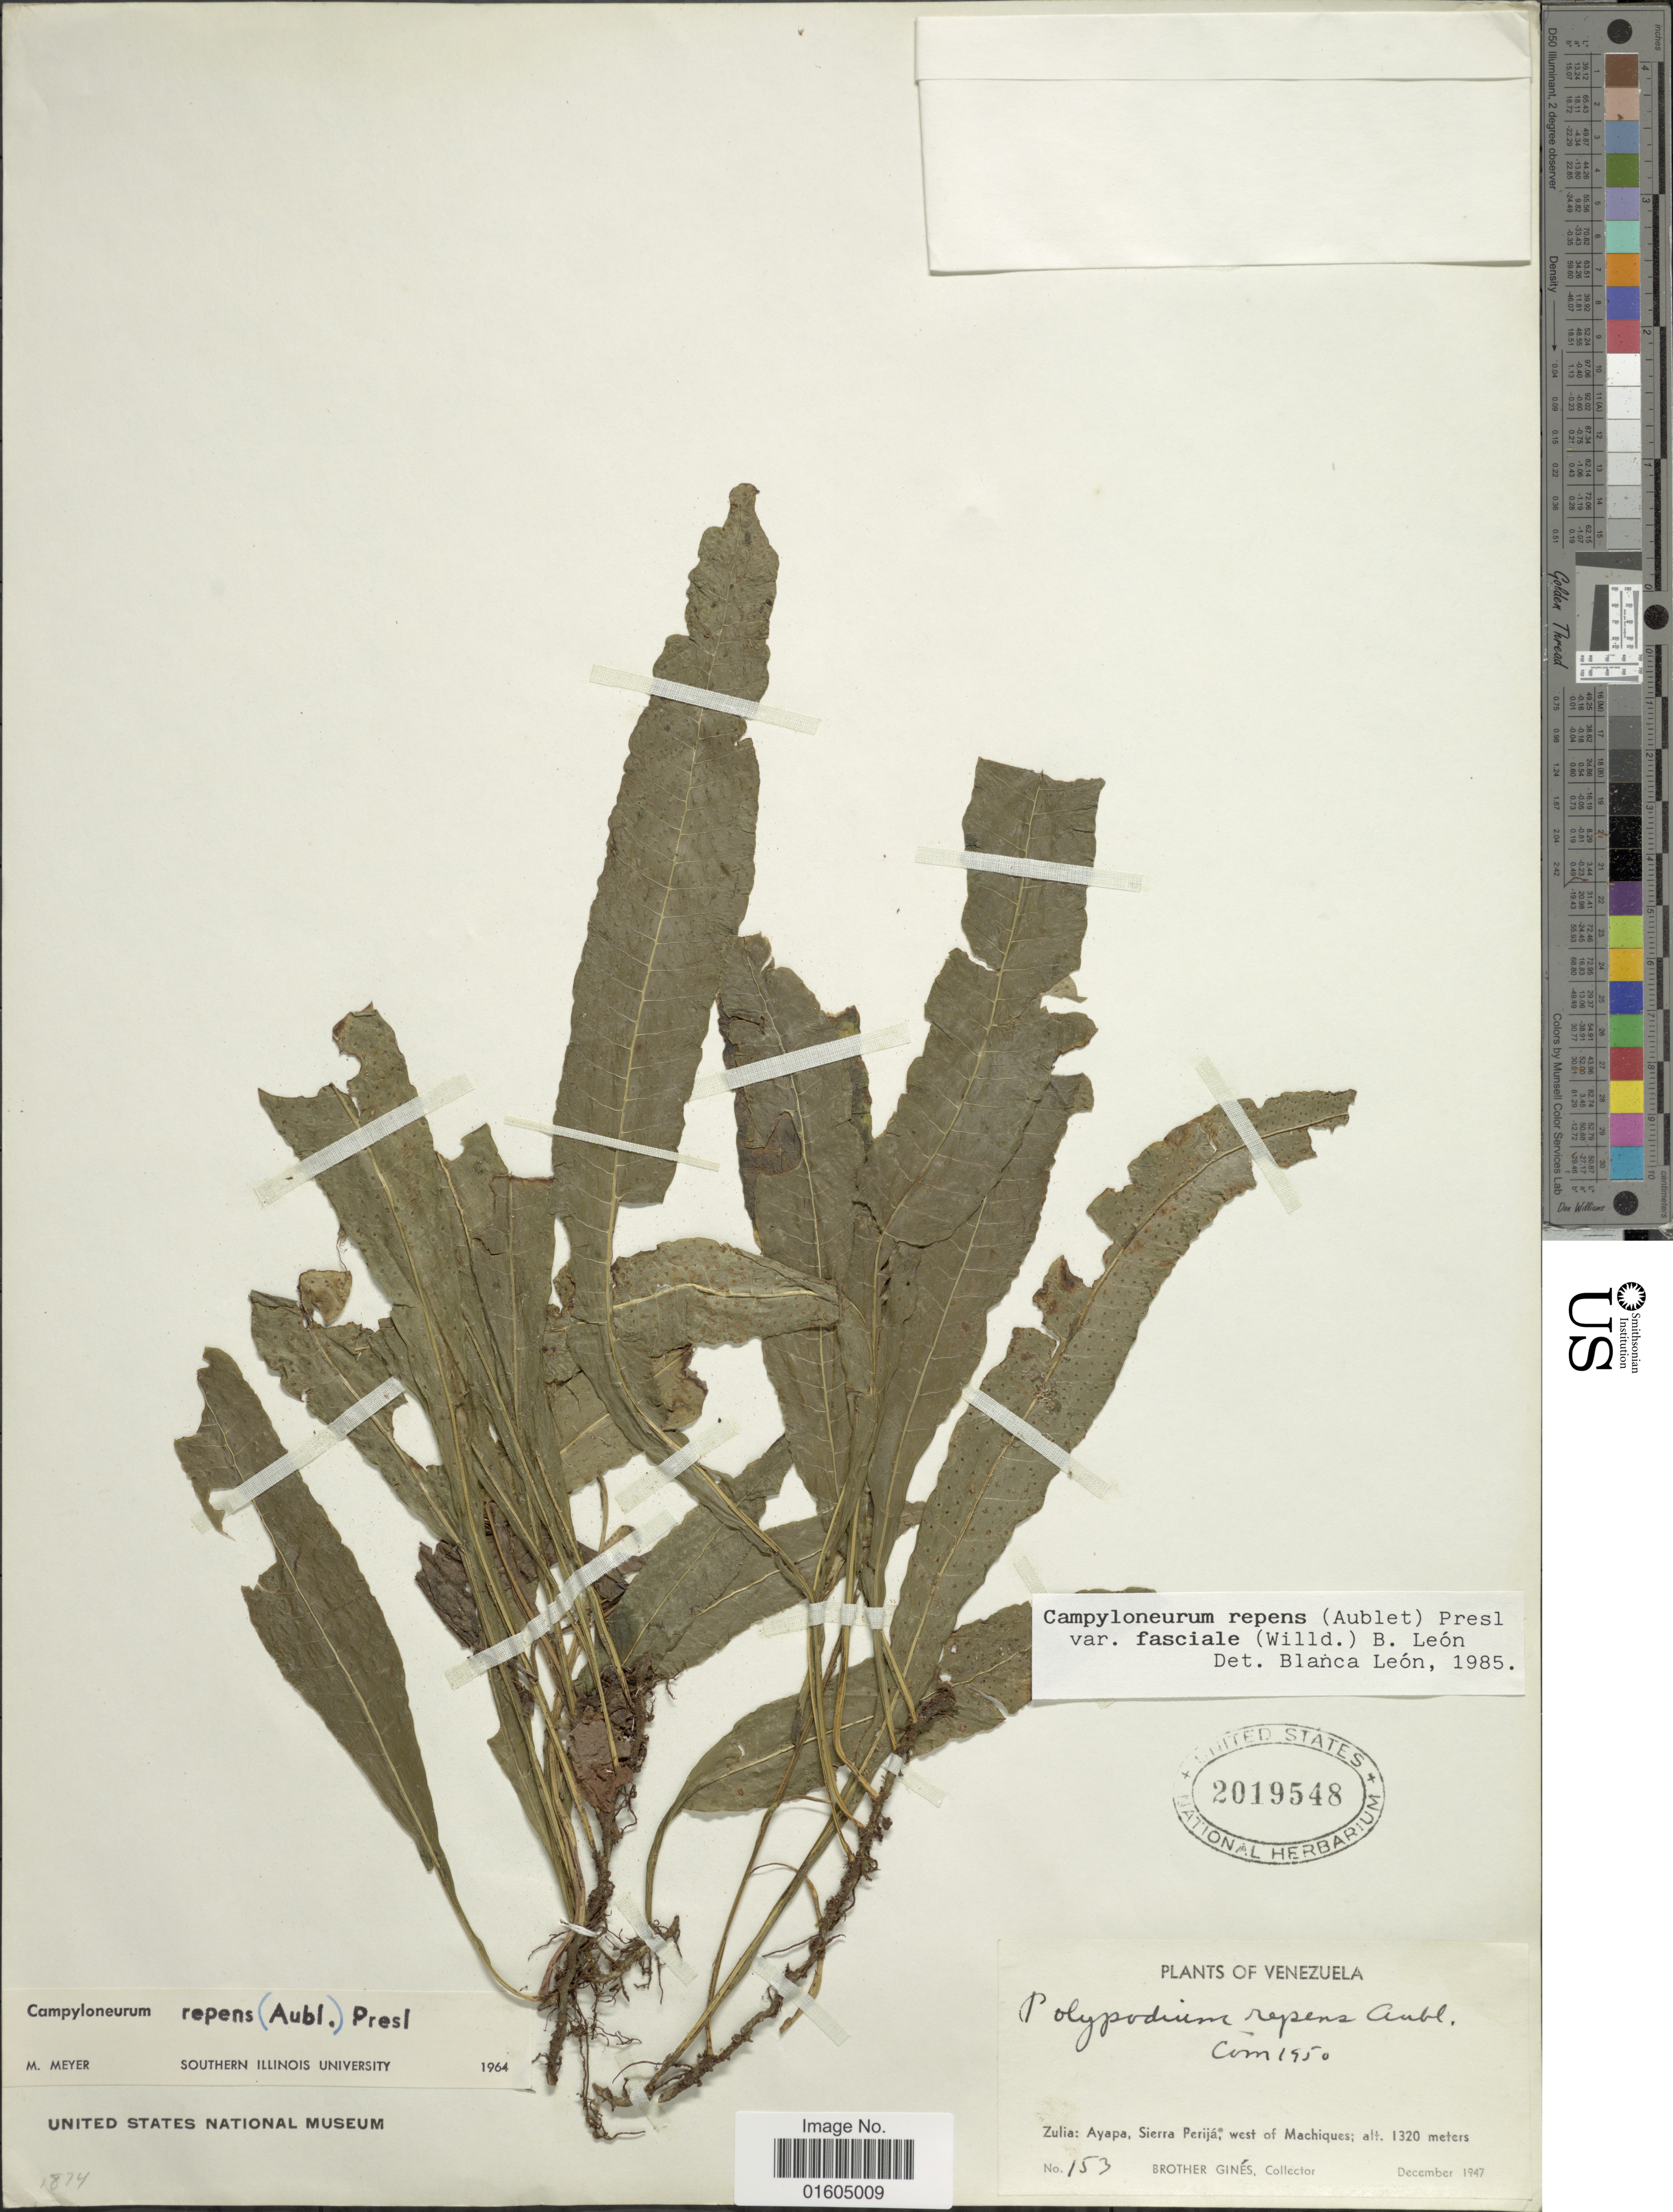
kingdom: Plantae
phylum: Tracheophyta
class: Polypodiopsida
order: Polypodiales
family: Polypodiaceae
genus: Campyloneurum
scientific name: Campyloneurum serpentinum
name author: (Christ) Ching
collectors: Bro. Gines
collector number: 153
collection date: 1947-12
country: Venezuela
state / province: Zulia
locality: Venezuela. Zulia: Ayapa, Sierra Perija, west of Machiques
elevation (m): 1320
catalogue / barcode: US 2019548